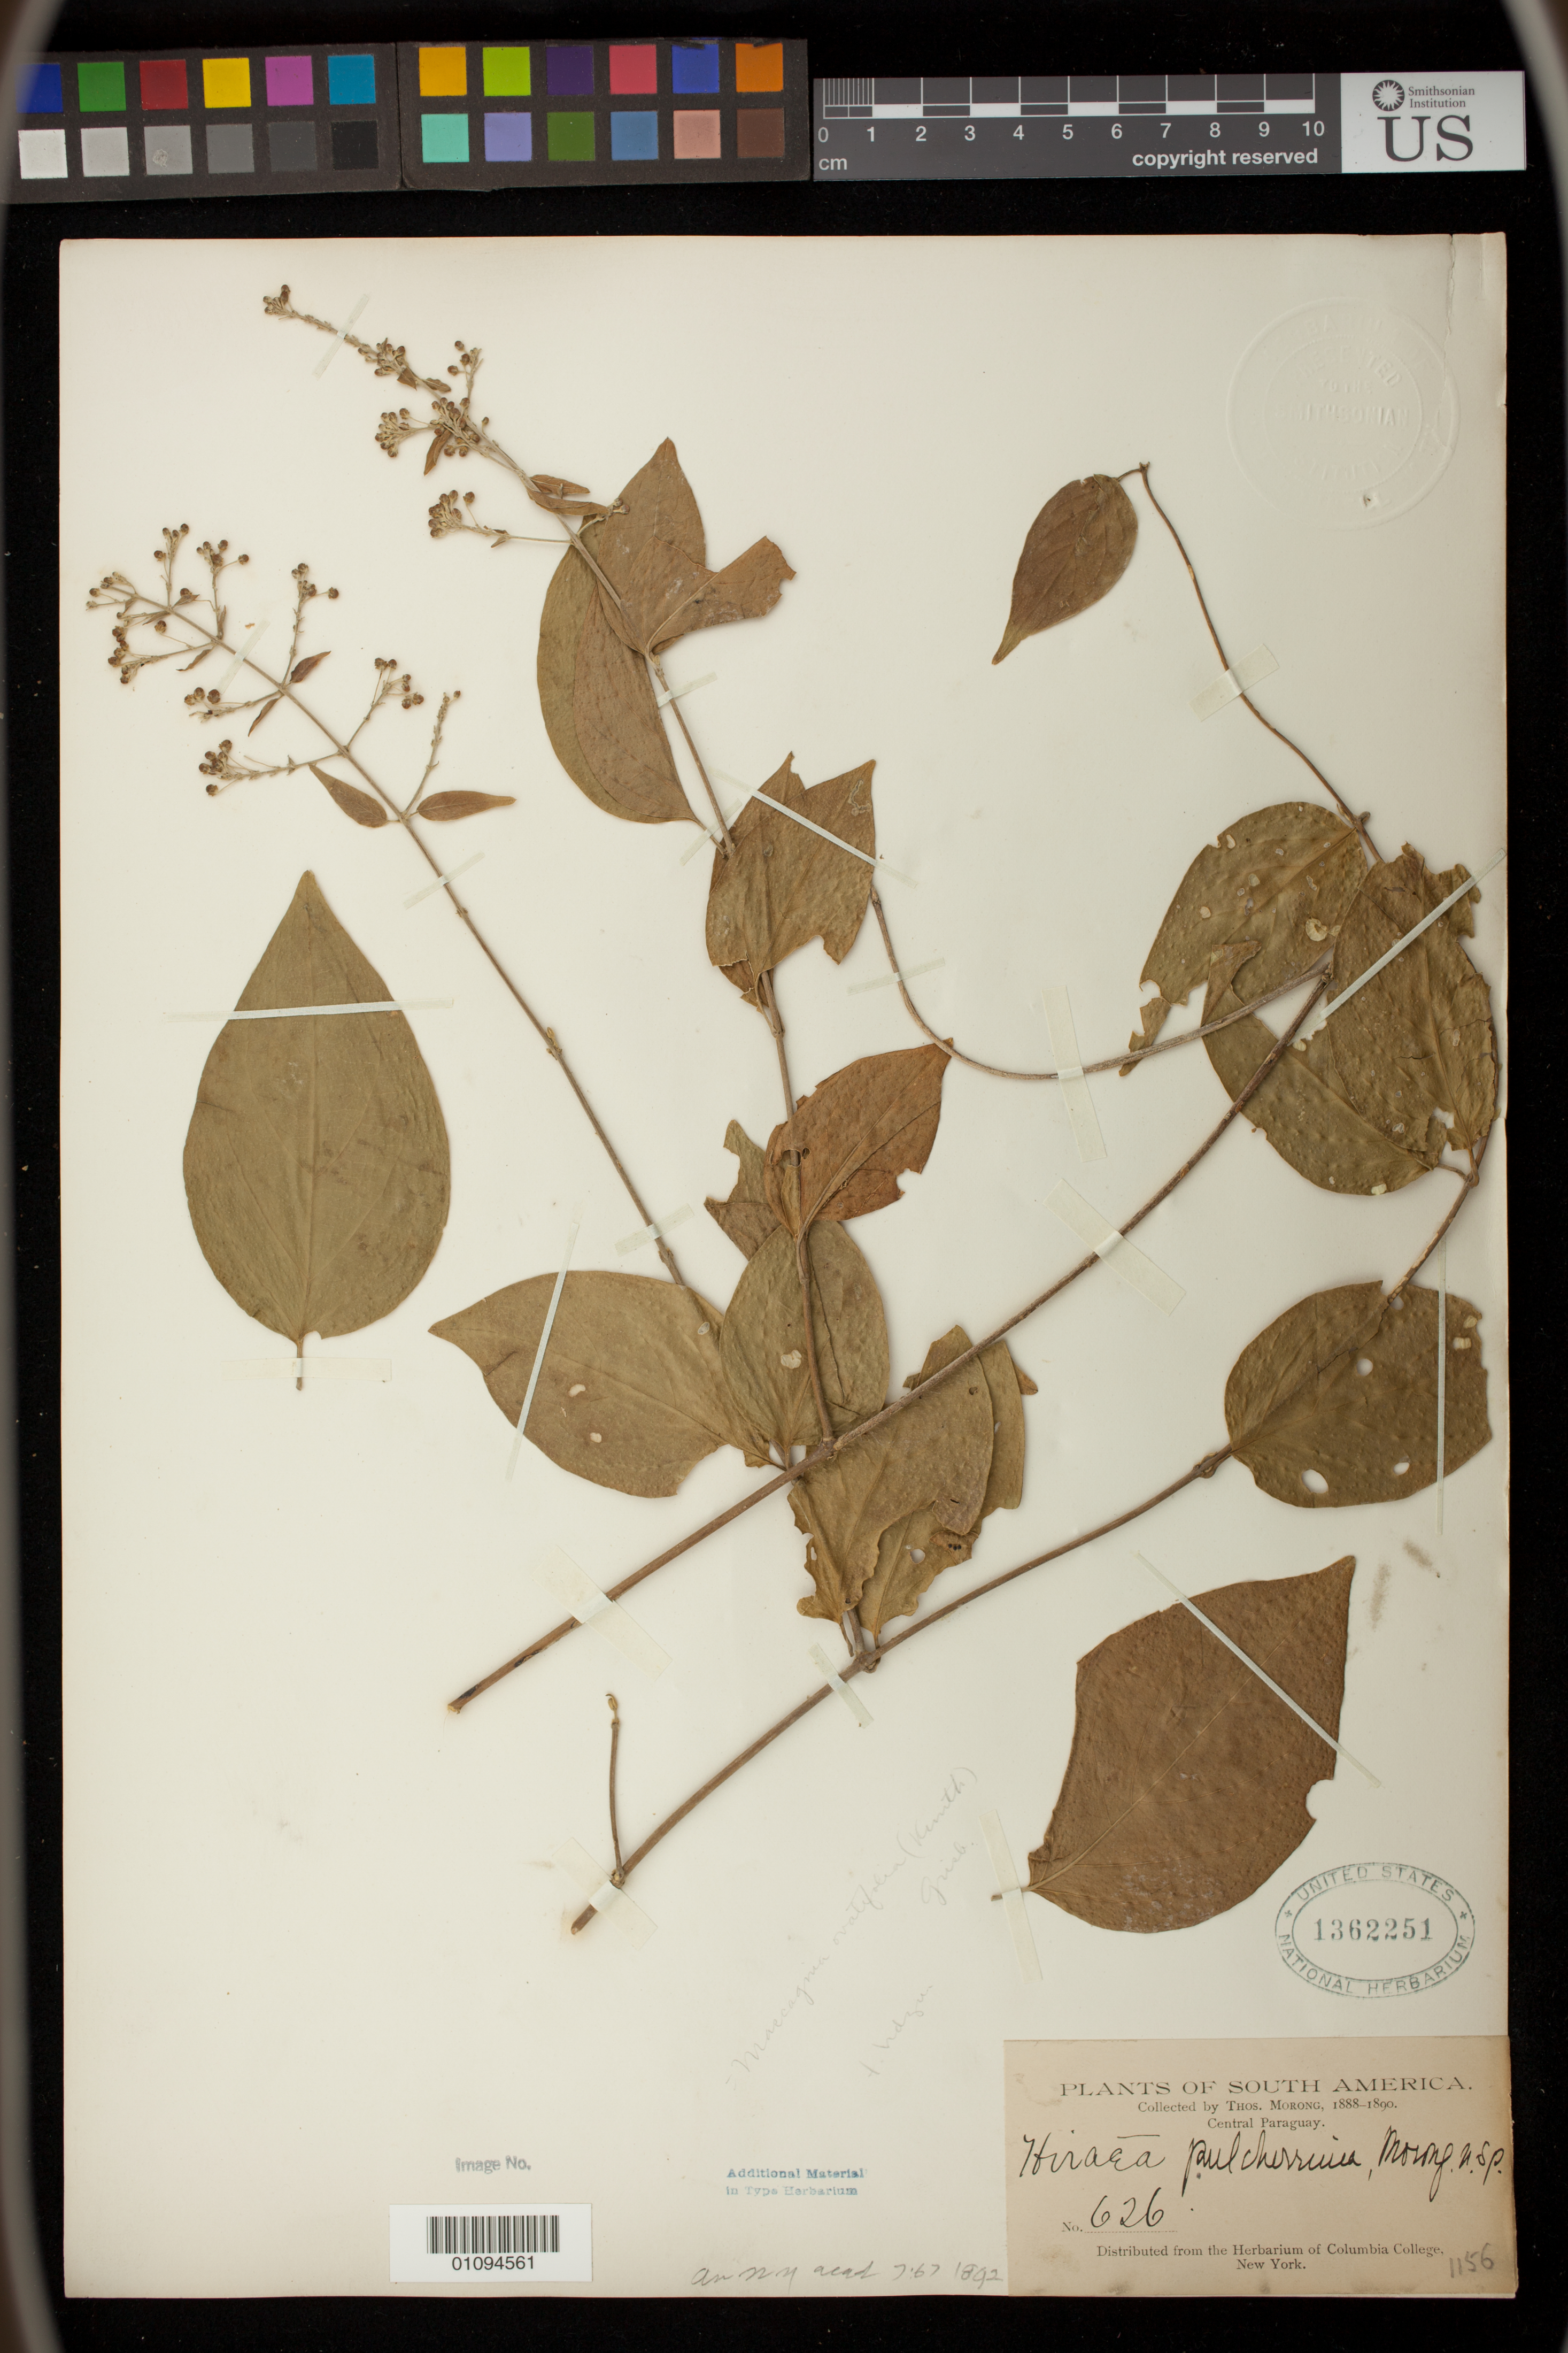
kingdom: Plantae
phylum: Tracheophyta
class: Magnoliopsida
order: Malpighiales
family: Malpighiaceae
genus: Hiraea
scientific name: Hiraea pulcherrima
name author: Morong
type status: Isotype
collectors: T. Morong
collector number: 626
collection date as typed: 1888 to -- -- 1890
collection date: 1888/1890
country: Paraguay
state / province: Central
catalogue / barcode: US 1362251